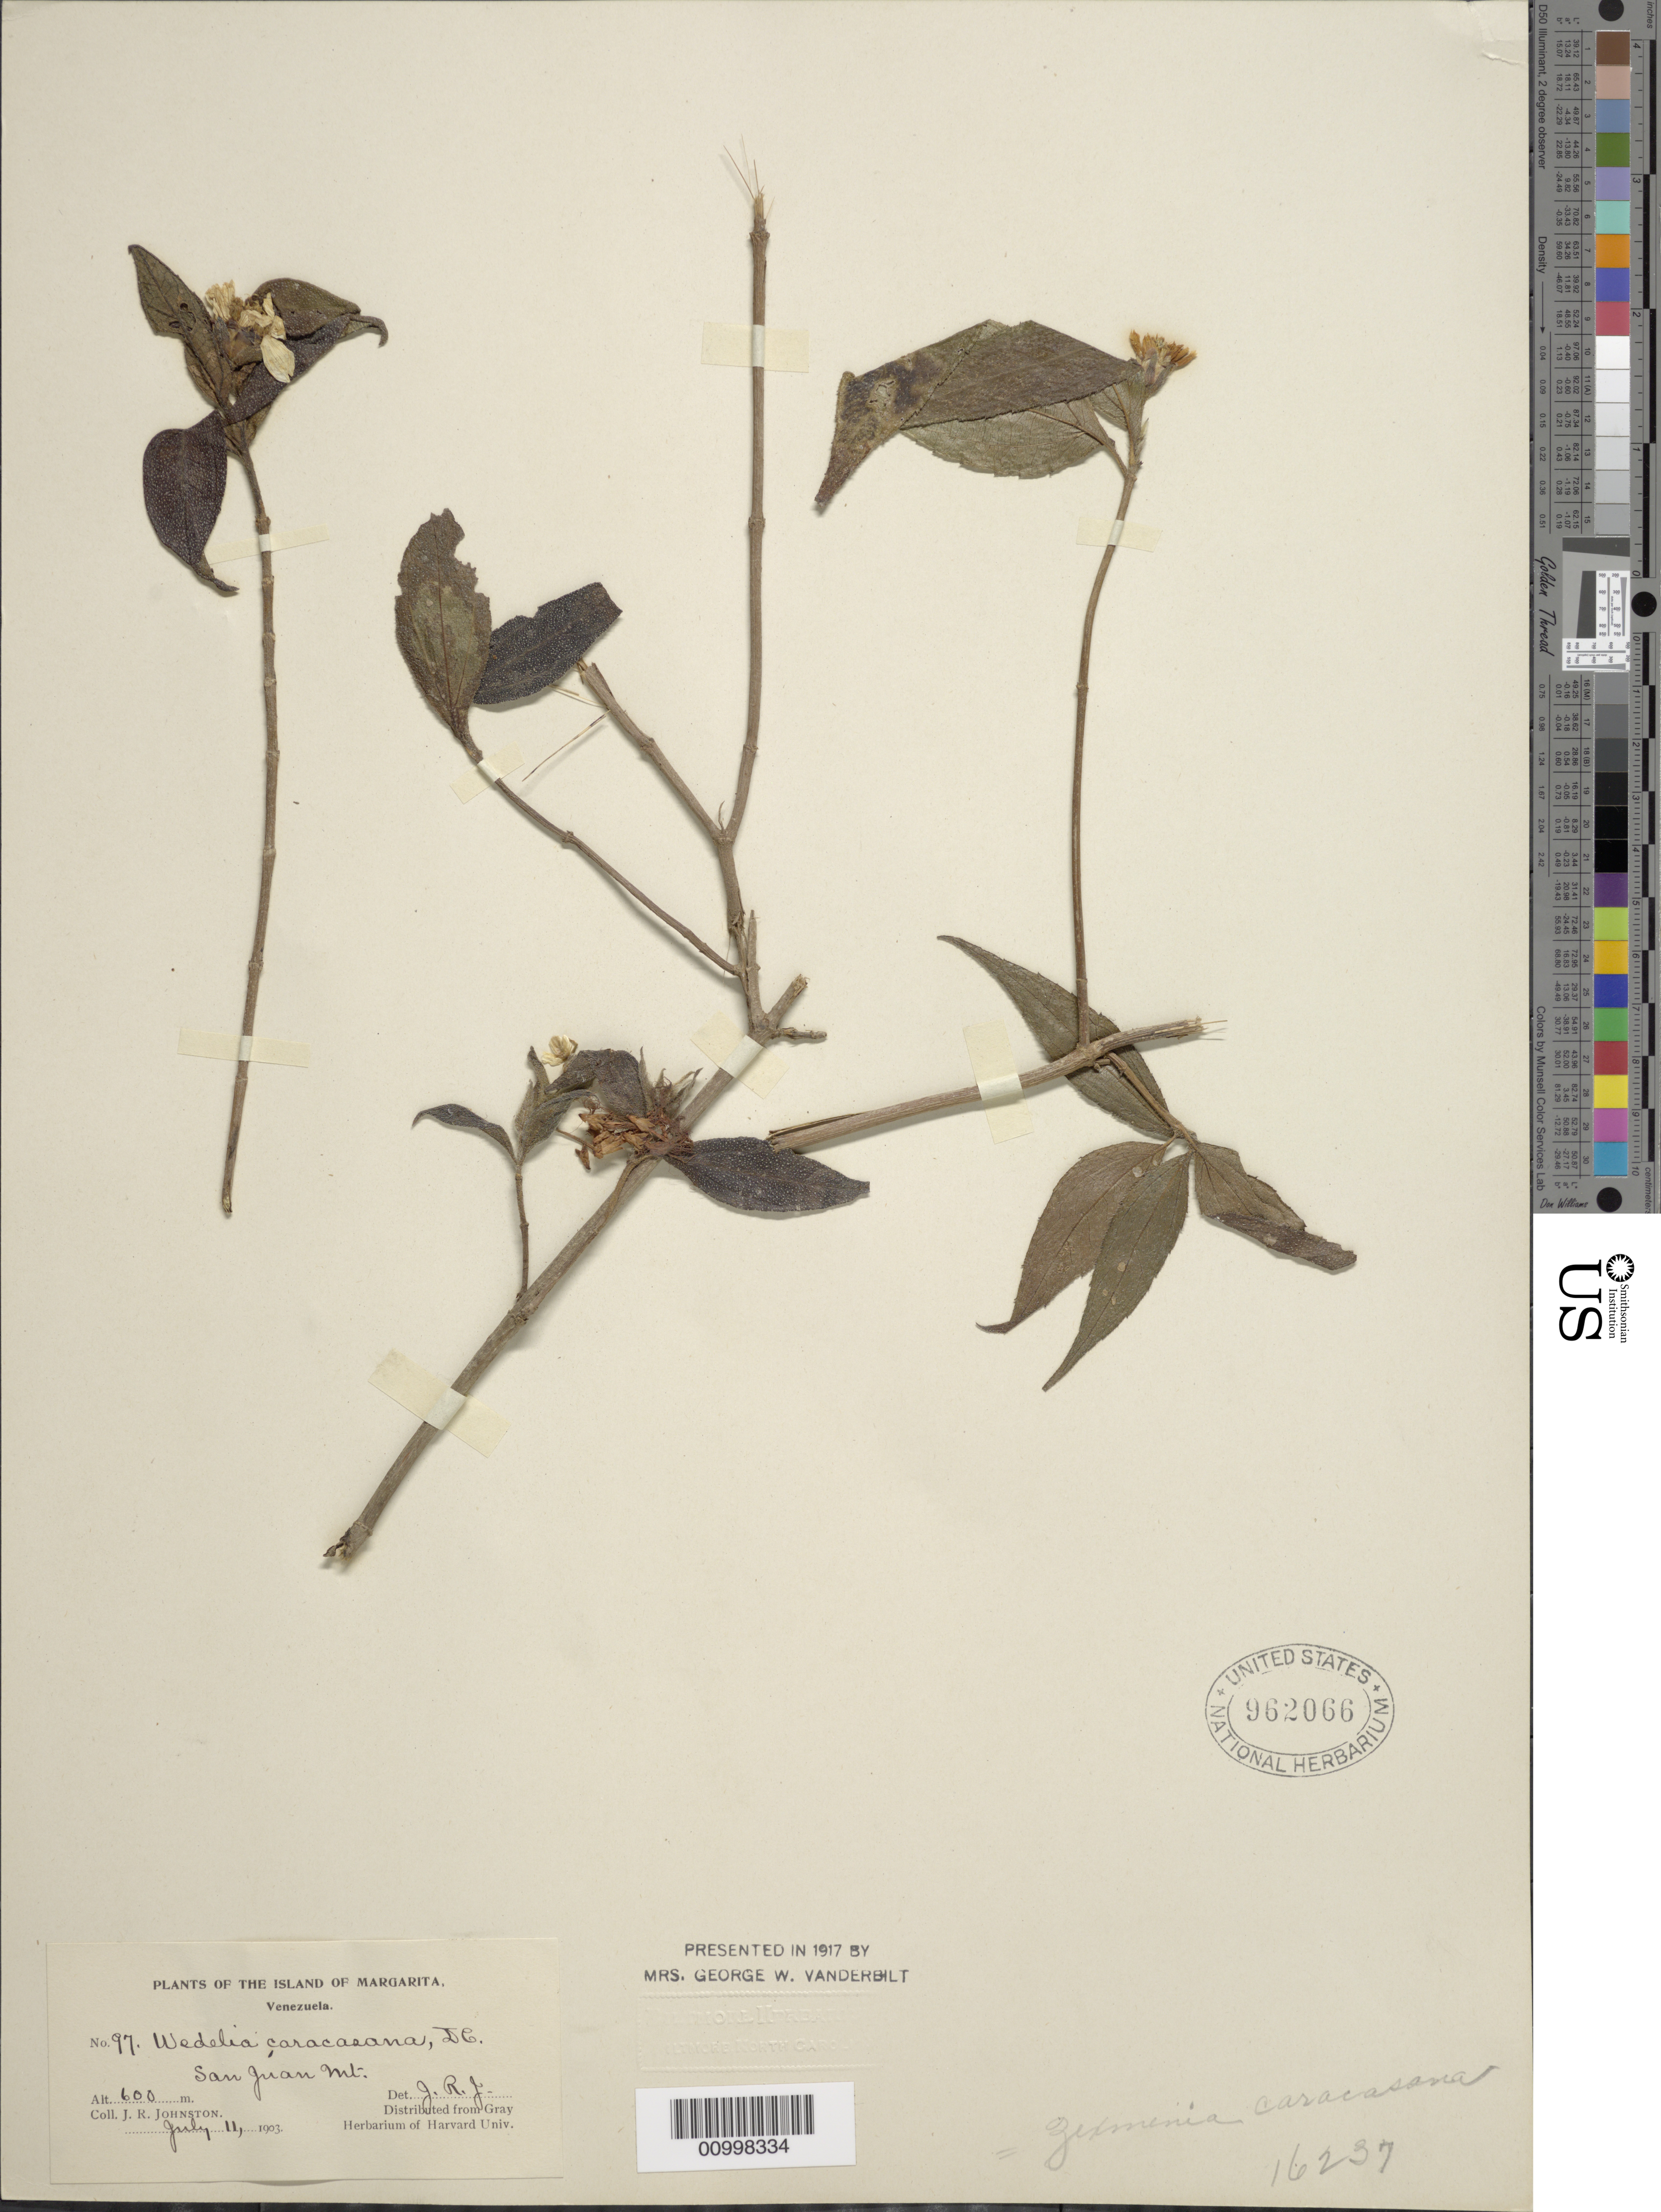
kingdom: Plantae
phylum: Tracheophyta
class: Magnoliopsida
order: Asterales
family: Asteraceae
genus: Wedelia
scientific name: Wedelia calycina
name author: Rich.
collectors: J. Johnston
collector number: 97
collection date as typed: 11 Jul 1903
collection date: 1903-07-11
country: Venezuela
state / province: Nueva Esparta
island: Margarita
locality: San Juan Mountain.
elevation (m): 600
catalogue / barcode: US 962066